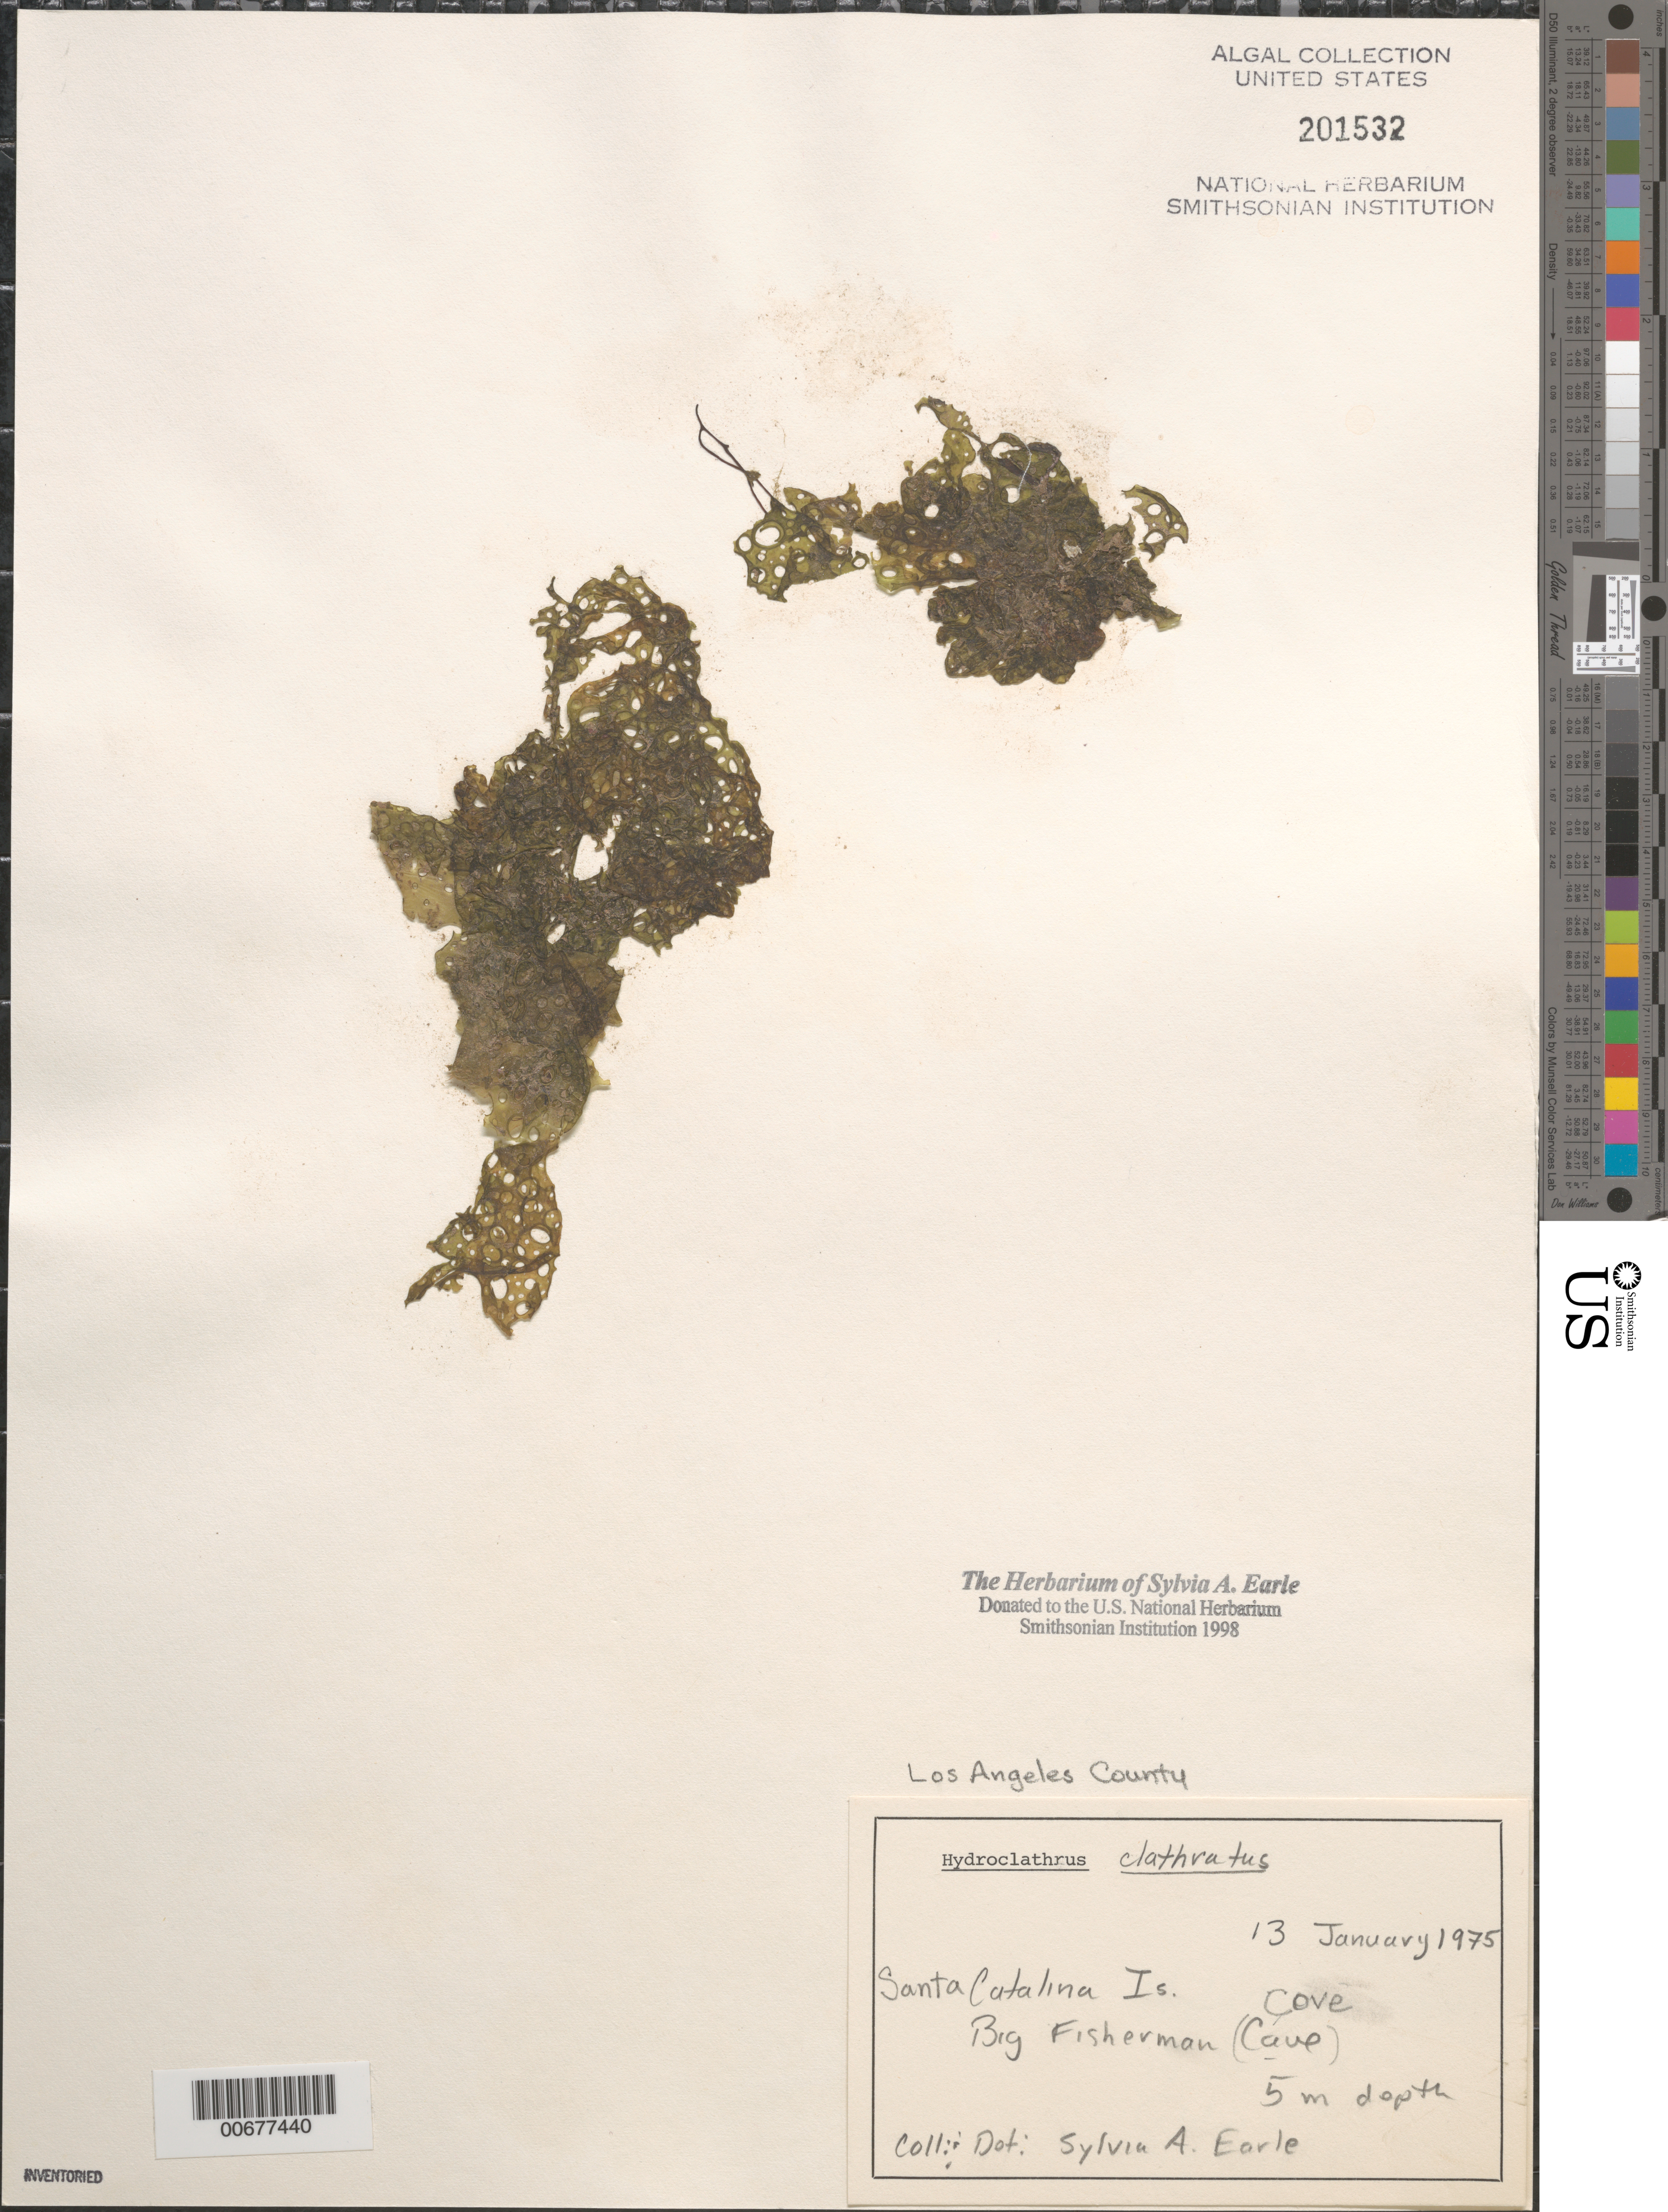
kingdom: Chromista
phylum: Ochrophyta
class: Phaeophyceae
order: Scytosiphonales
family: Scytosiphonaceae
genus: Hydroclathrus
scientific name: Hydroclathrus clathratus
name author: (C. Agardh) M. Howe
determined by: Earle, S. A.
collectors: S. A. Earle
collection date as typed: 13 Jan 1975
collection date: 1975-01-13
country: United States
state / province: California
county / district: Los Angeles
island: Santa Catalina Island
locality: Big Fisherman Cove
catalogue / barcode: US 201532